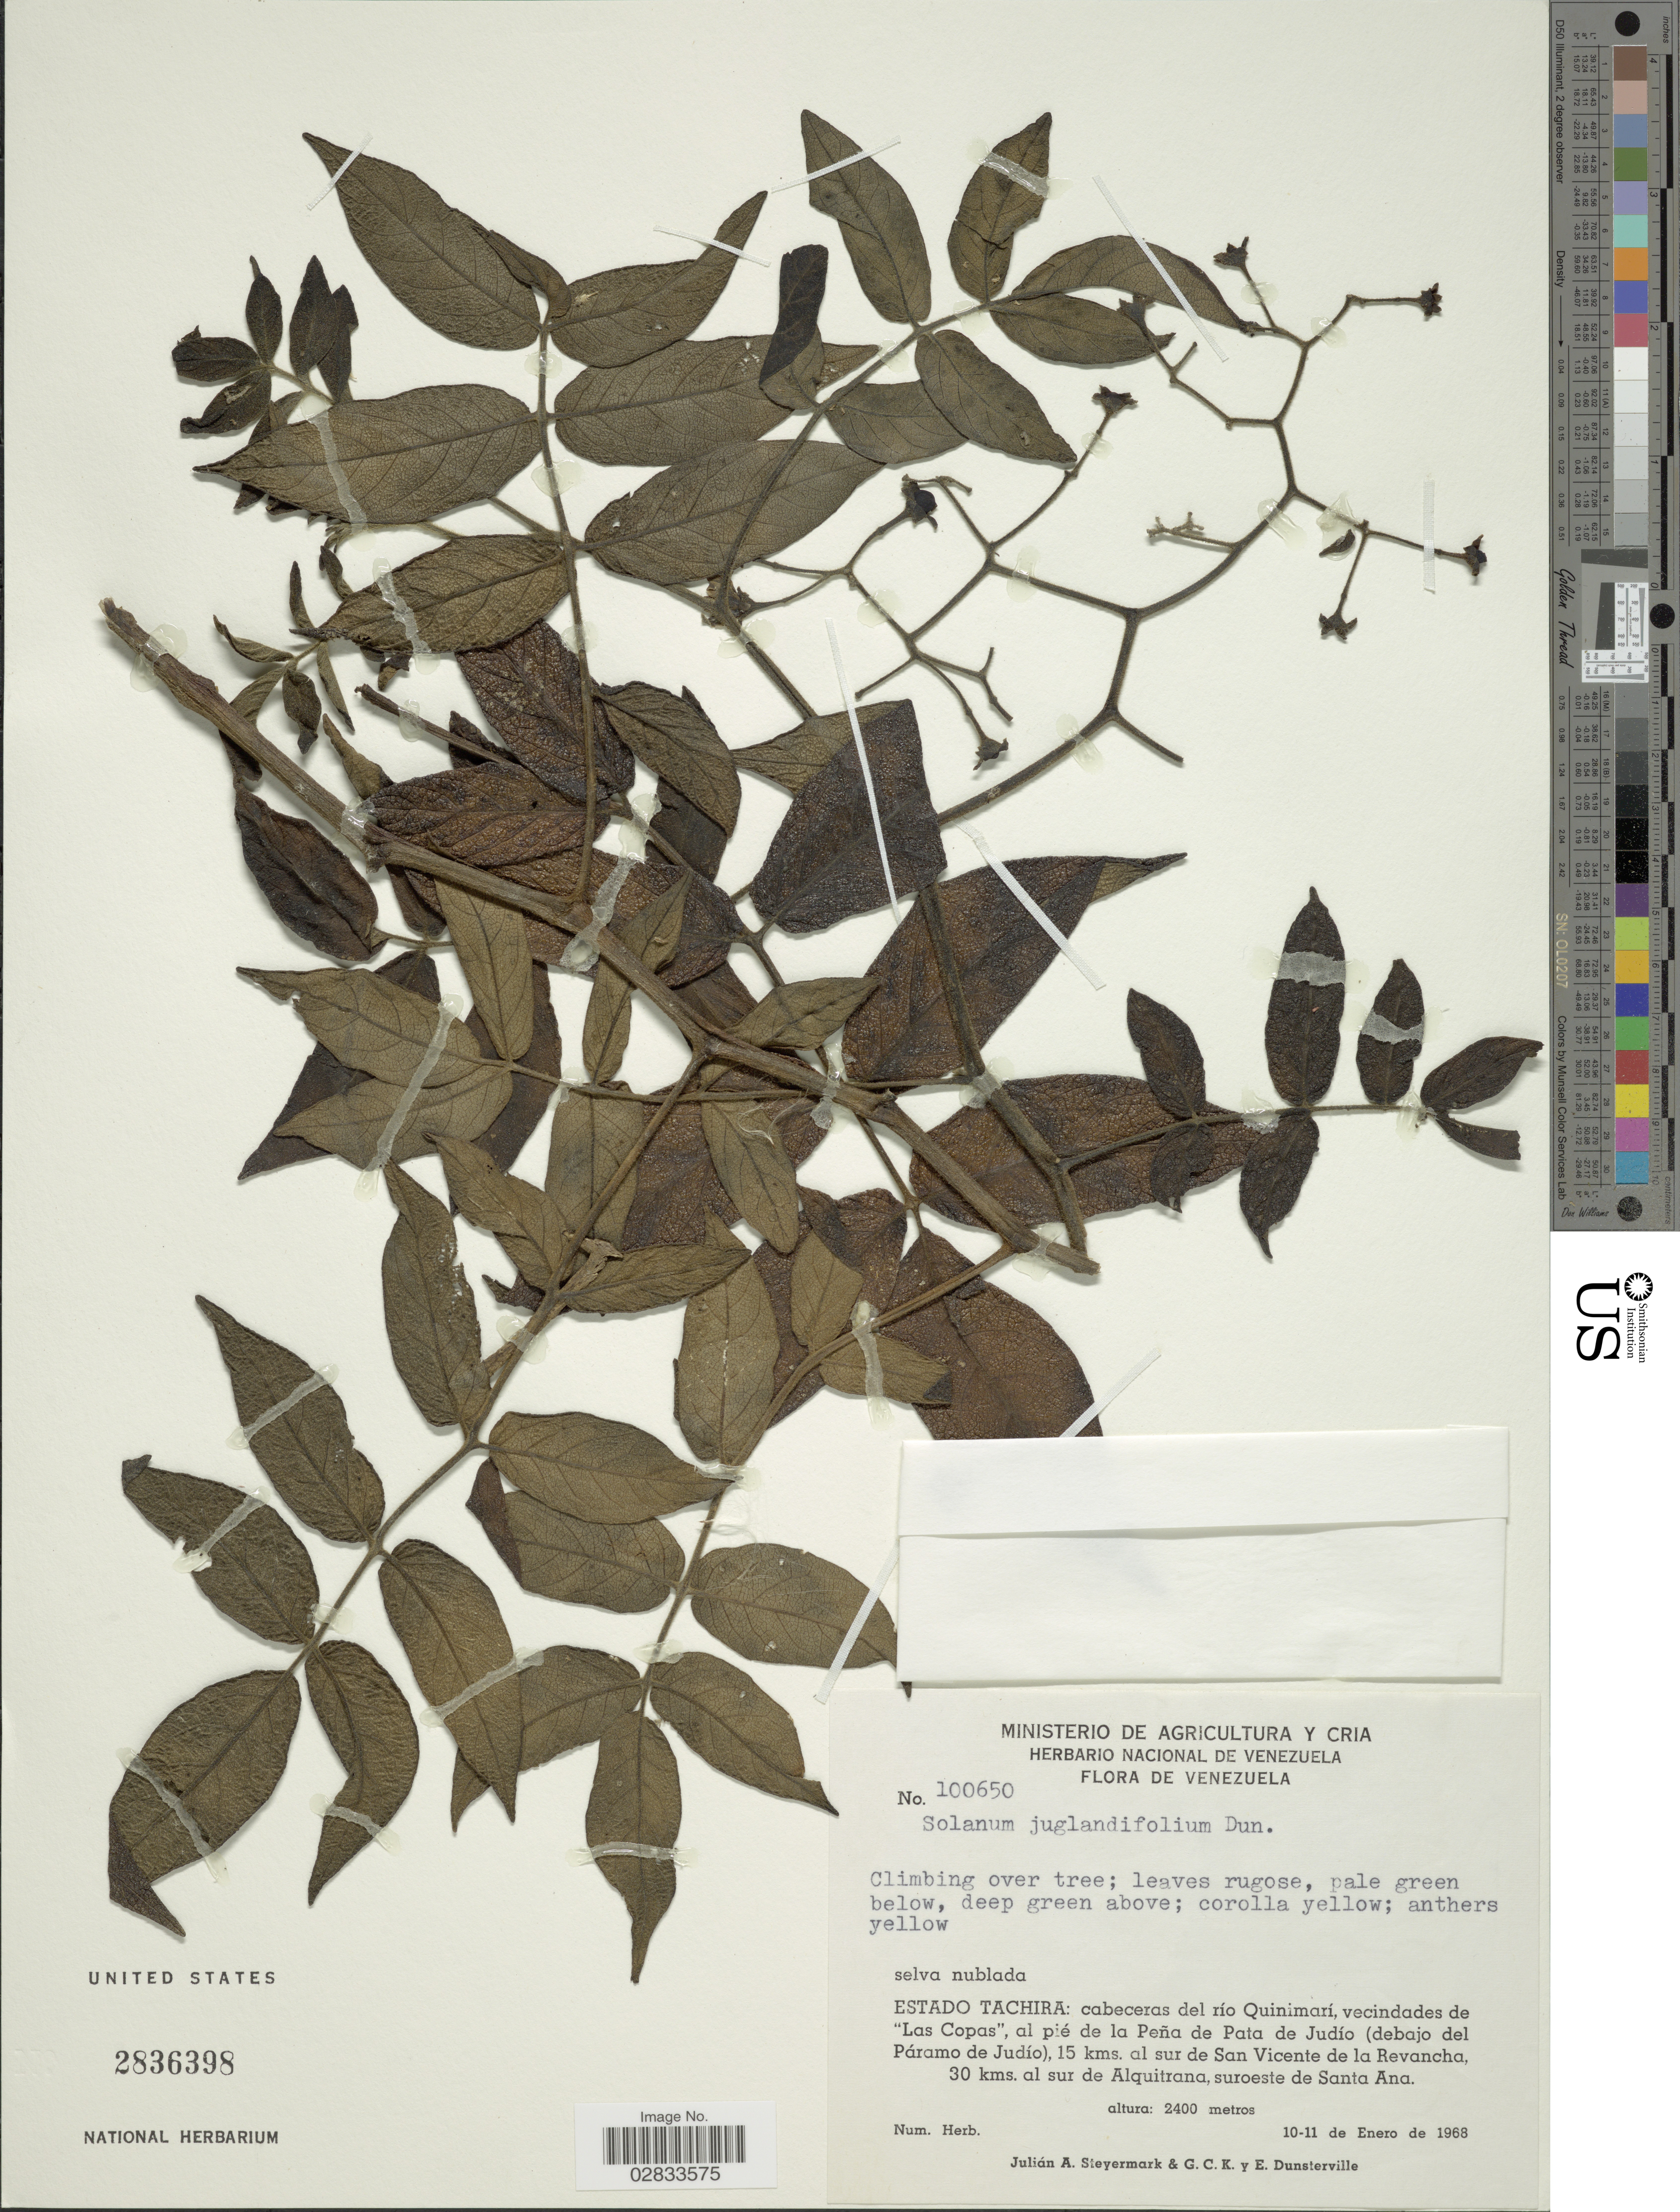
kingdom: Plantae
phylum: Tracheophyta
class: Magnoliopsida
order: Solanales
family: Solanaceae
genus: Solanum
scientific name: Solanum juglandifolium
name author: Dunal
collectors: J. Steyermark, G. C. K. Dunsterville & E. Dunsterville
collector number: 100650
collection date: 1968-01-10/1968-01-11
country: Venezuela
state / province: Tachira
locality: Cabeceras del río Quinimarí, vecindades de "Las Copas", al pié de la Peña de Judío (debajo del Páramo de Judío), 15 kms. al sur de San Vicente de la Revancha, 30 kms. al sur de Alquitrana suroeste de Santa Ana.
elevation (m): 2400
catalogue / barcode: US 2836398